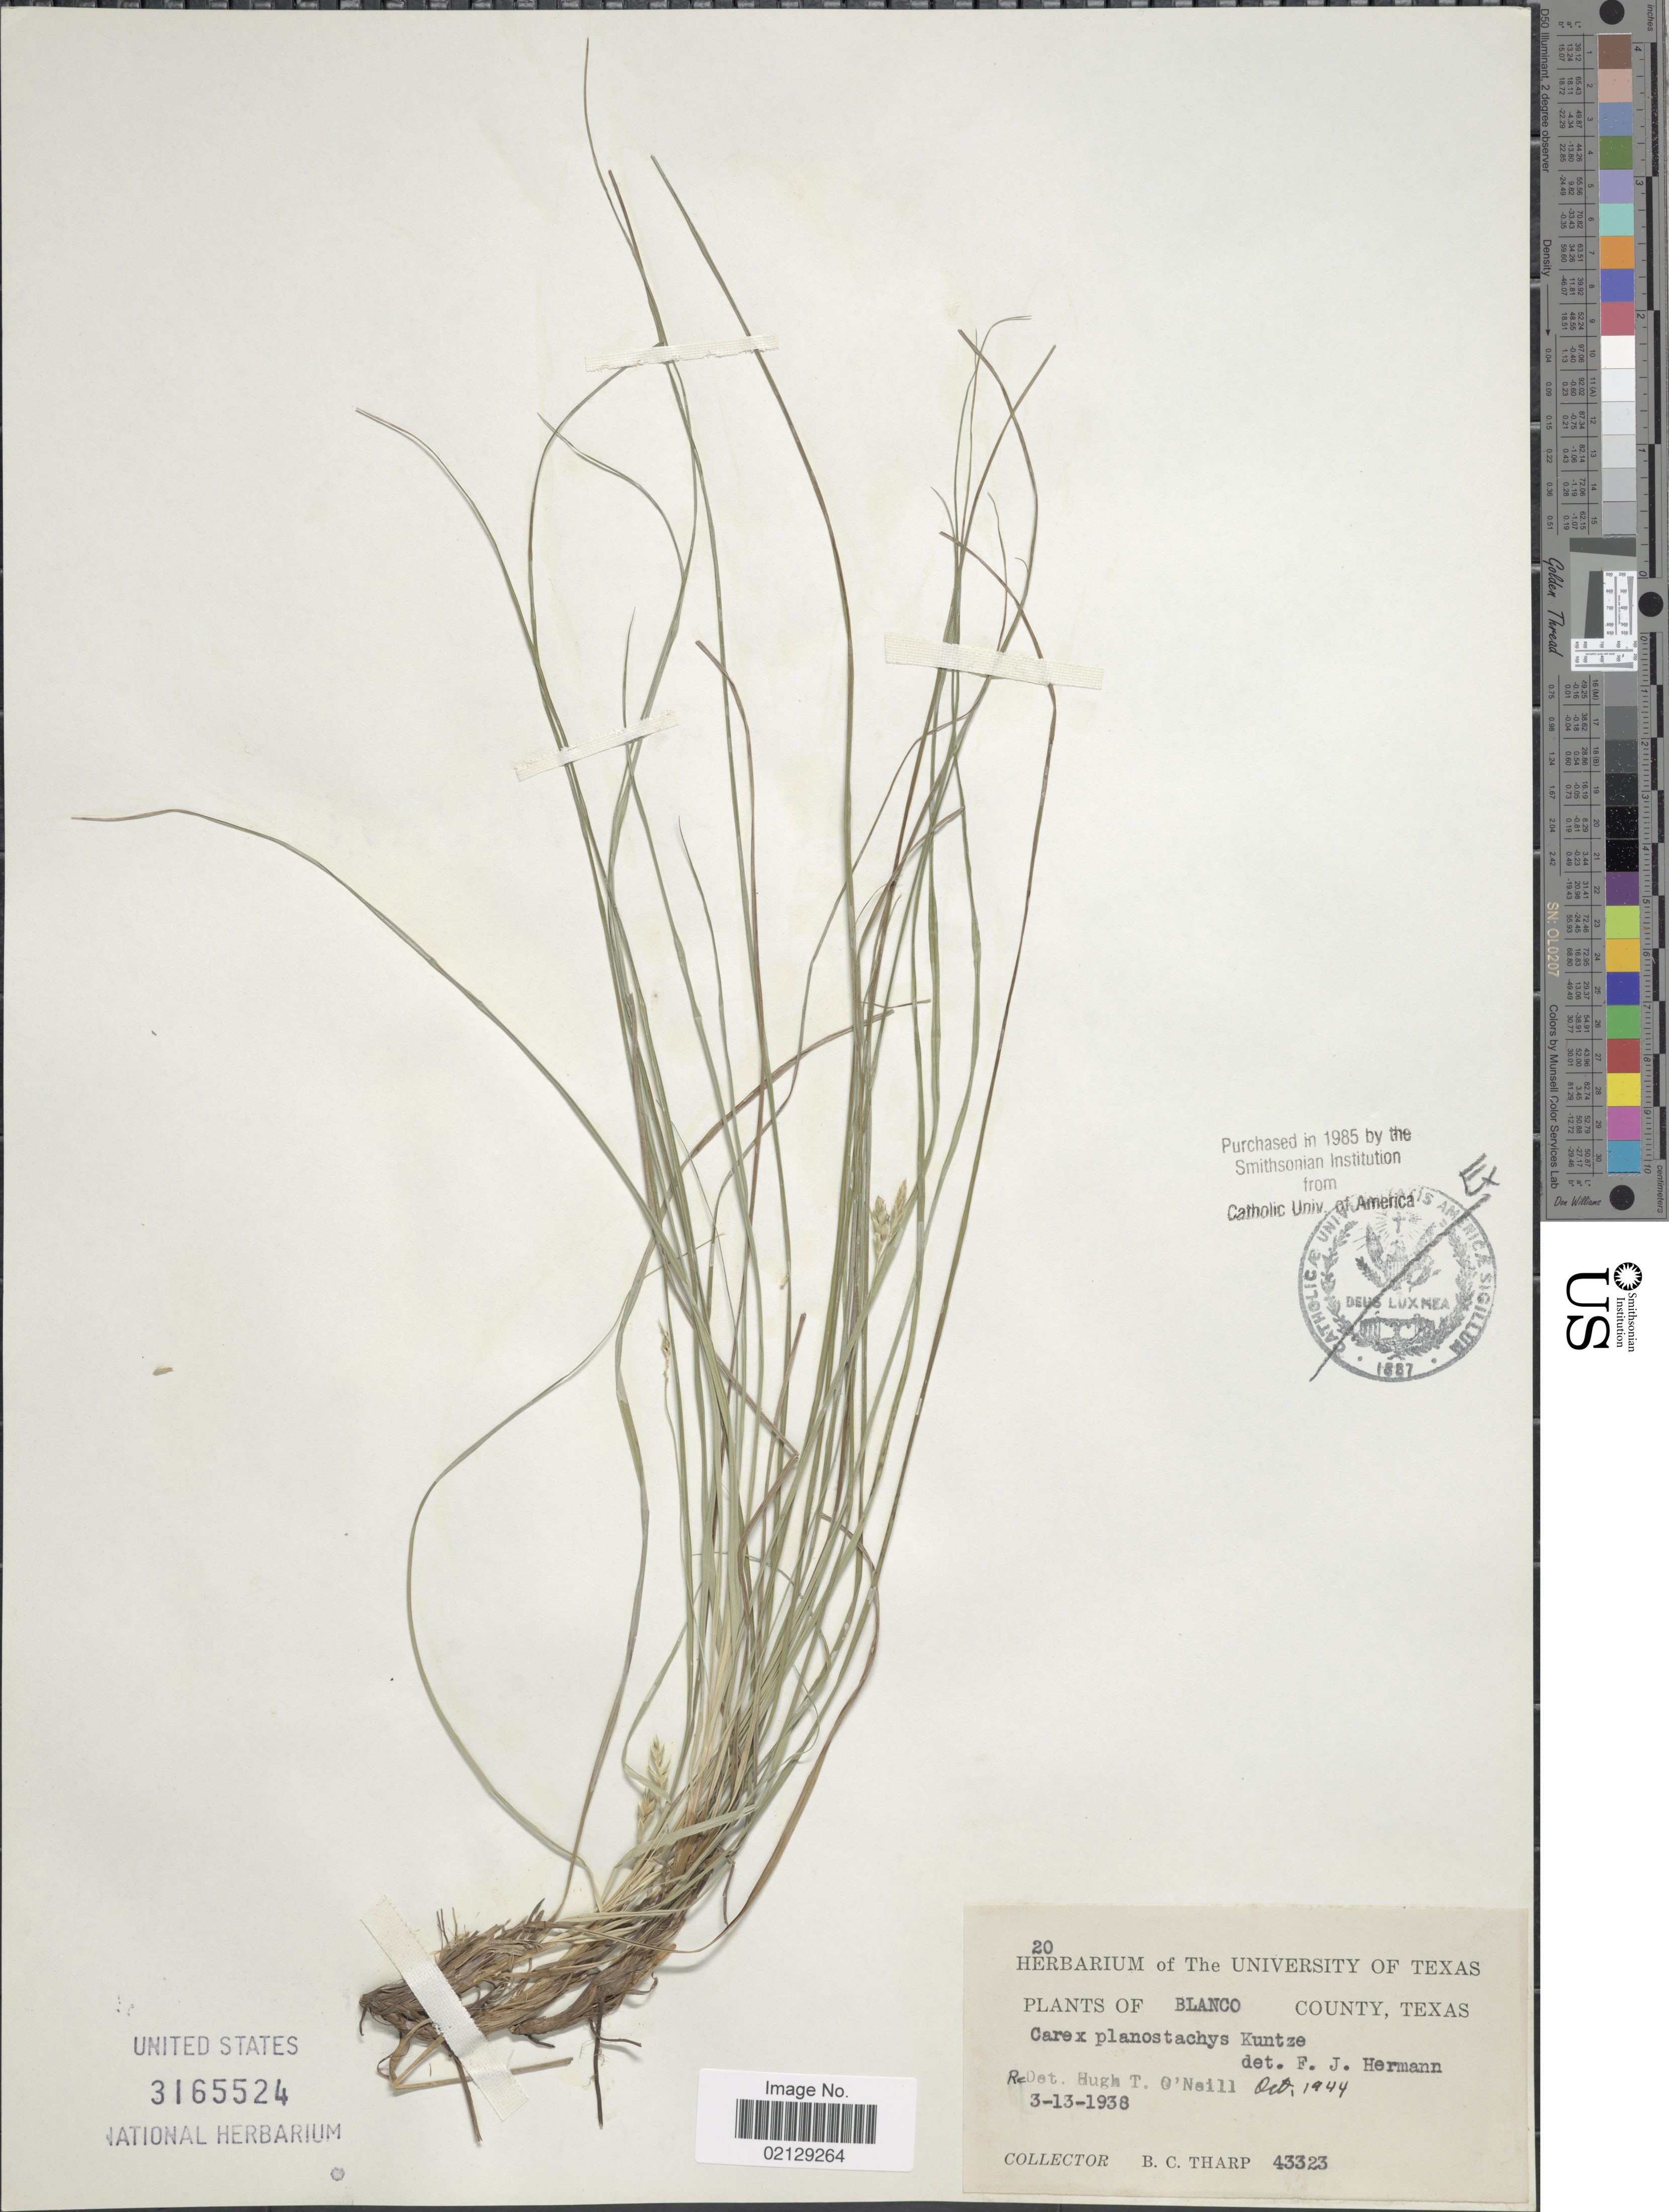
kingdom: Plantae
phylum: Tracheophyta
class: Liliopsida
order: Poales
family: Cyperaceae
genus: Carex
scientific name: Carex planostachys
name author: Kunze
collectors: B. C. Tharp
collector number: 20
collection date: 1938-03-13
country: United States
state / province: Texas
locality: Blanco County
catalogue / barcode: US 3165524